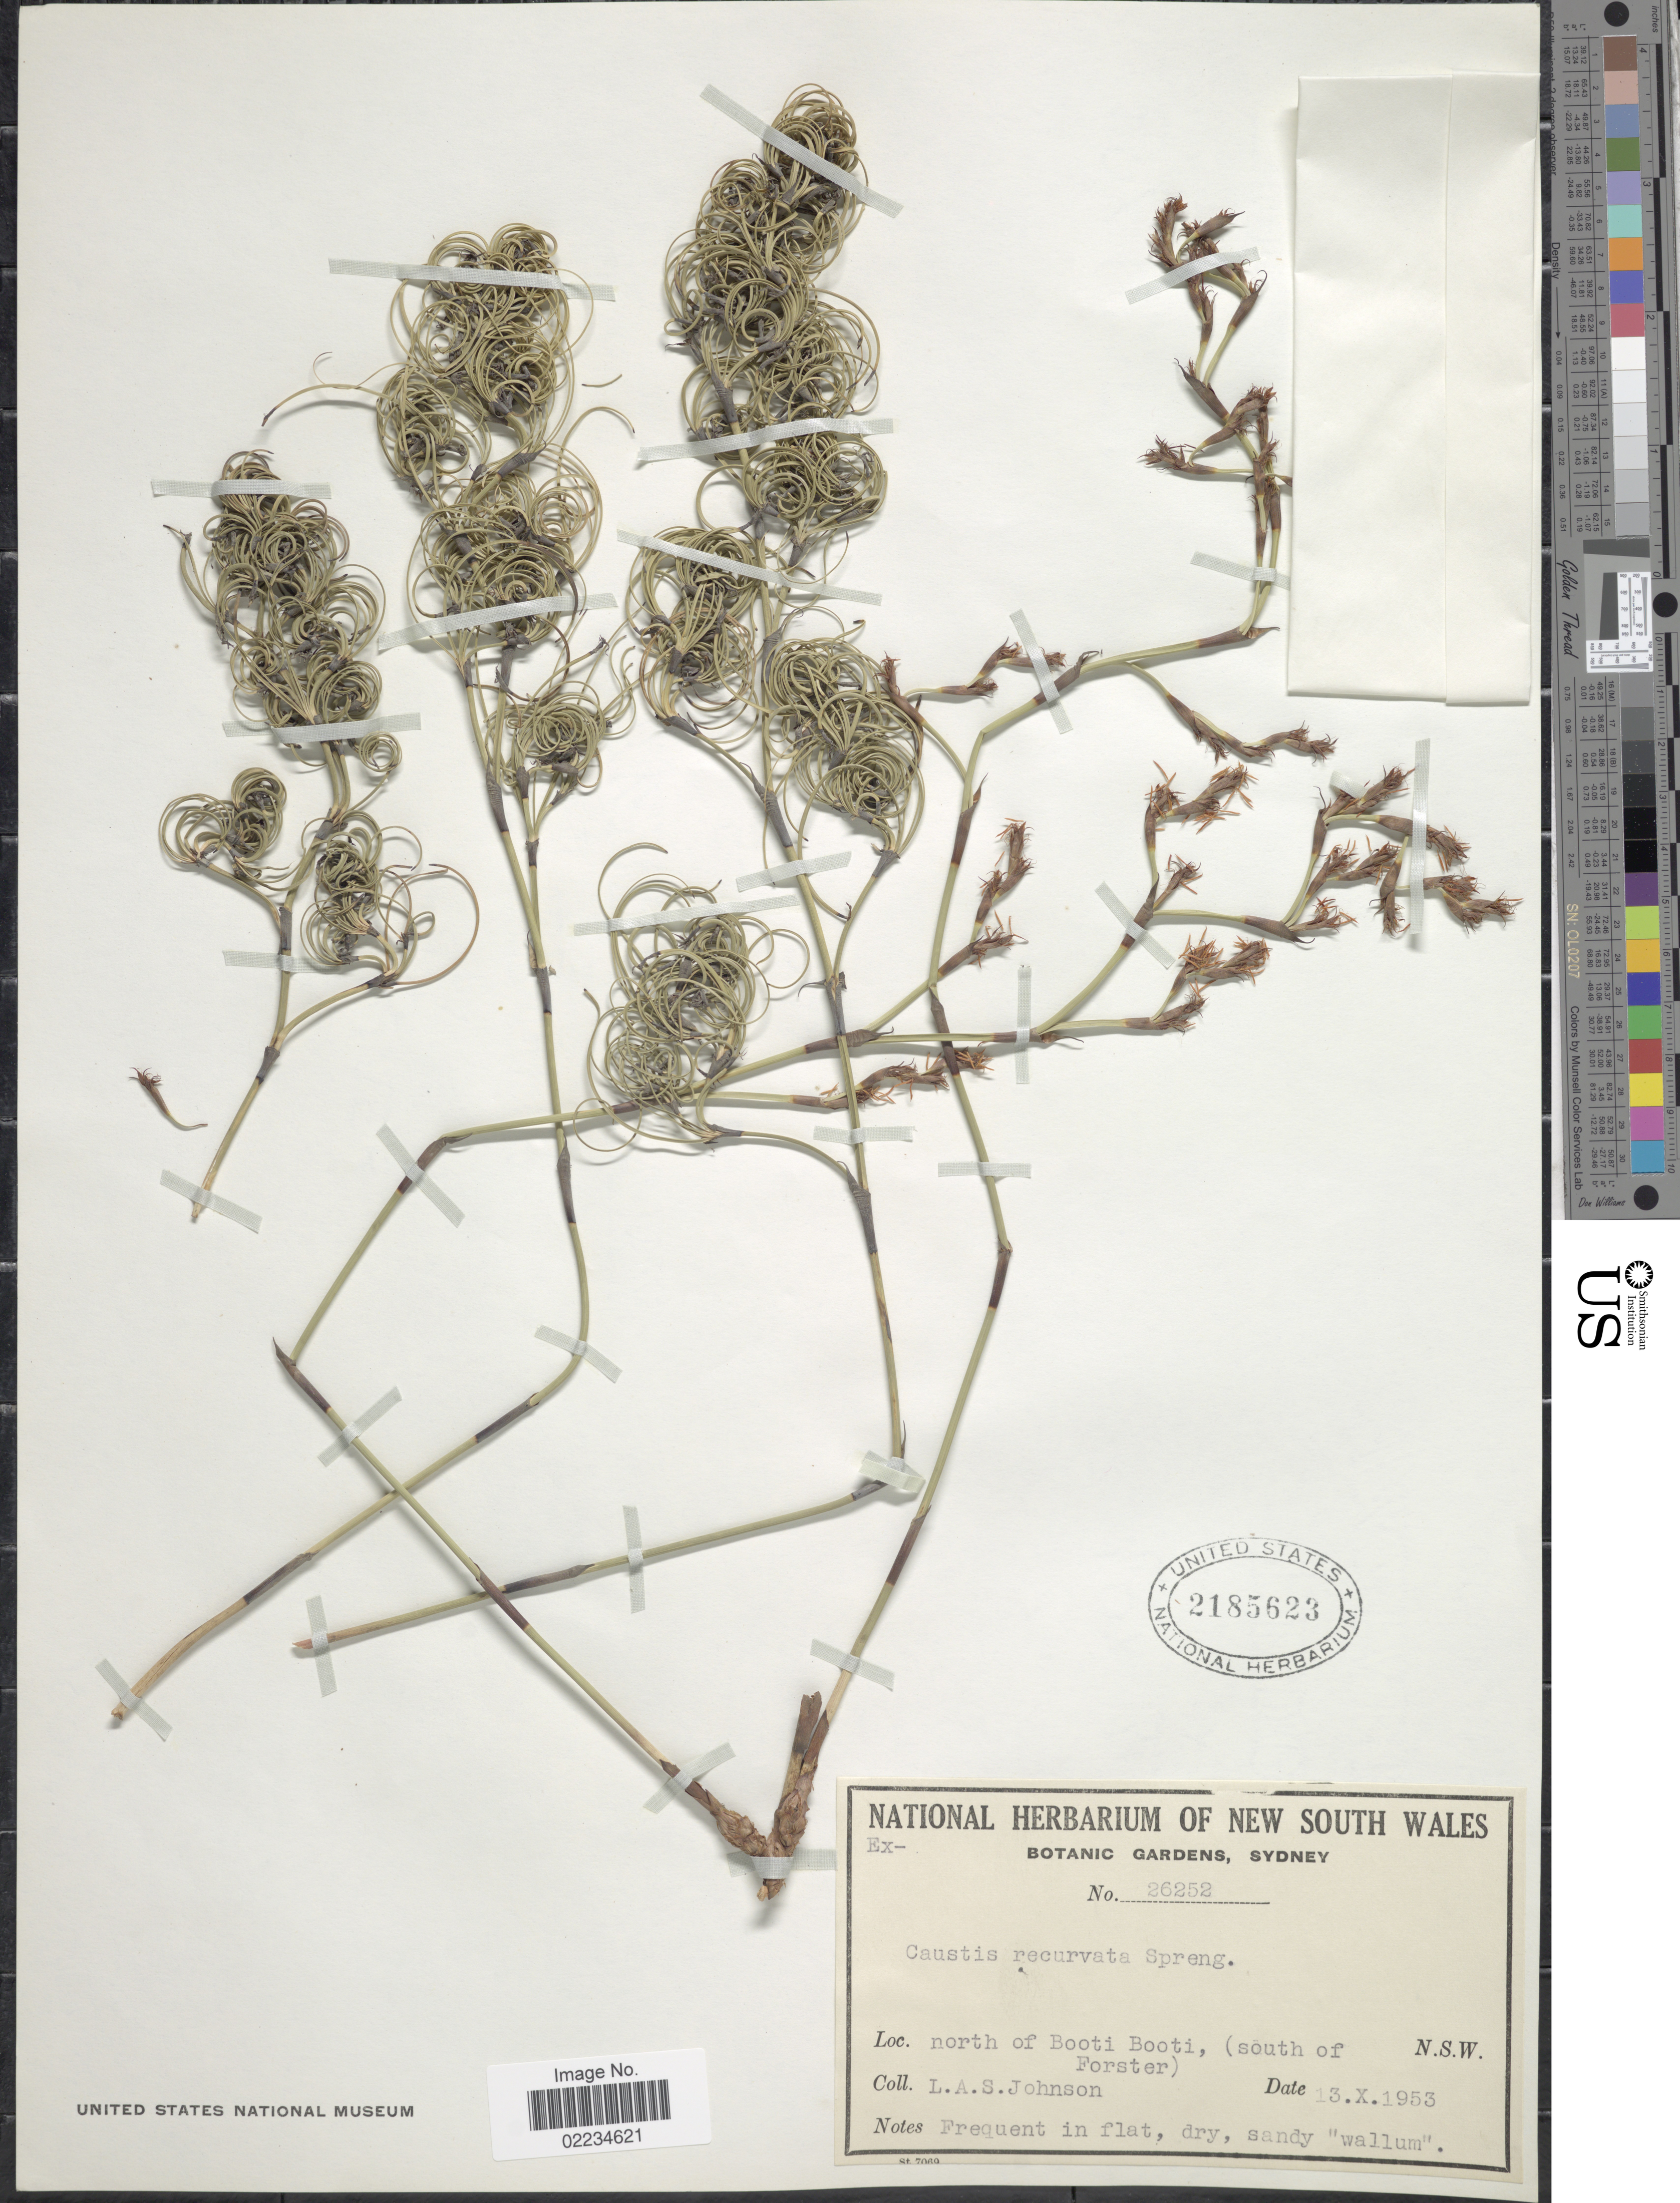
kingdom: Plantae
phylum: Tracheophyta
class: Liliopsida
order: Poales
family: Cyperaceae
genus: Caustis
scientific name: Caustis recurvata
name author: Spreng.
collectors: L. A. S. Johnson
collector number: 26252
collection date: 1953-10-13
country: Australia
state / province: New South Wales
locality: North of Booti Booti, (south of Forster)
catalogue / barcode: US 2185623